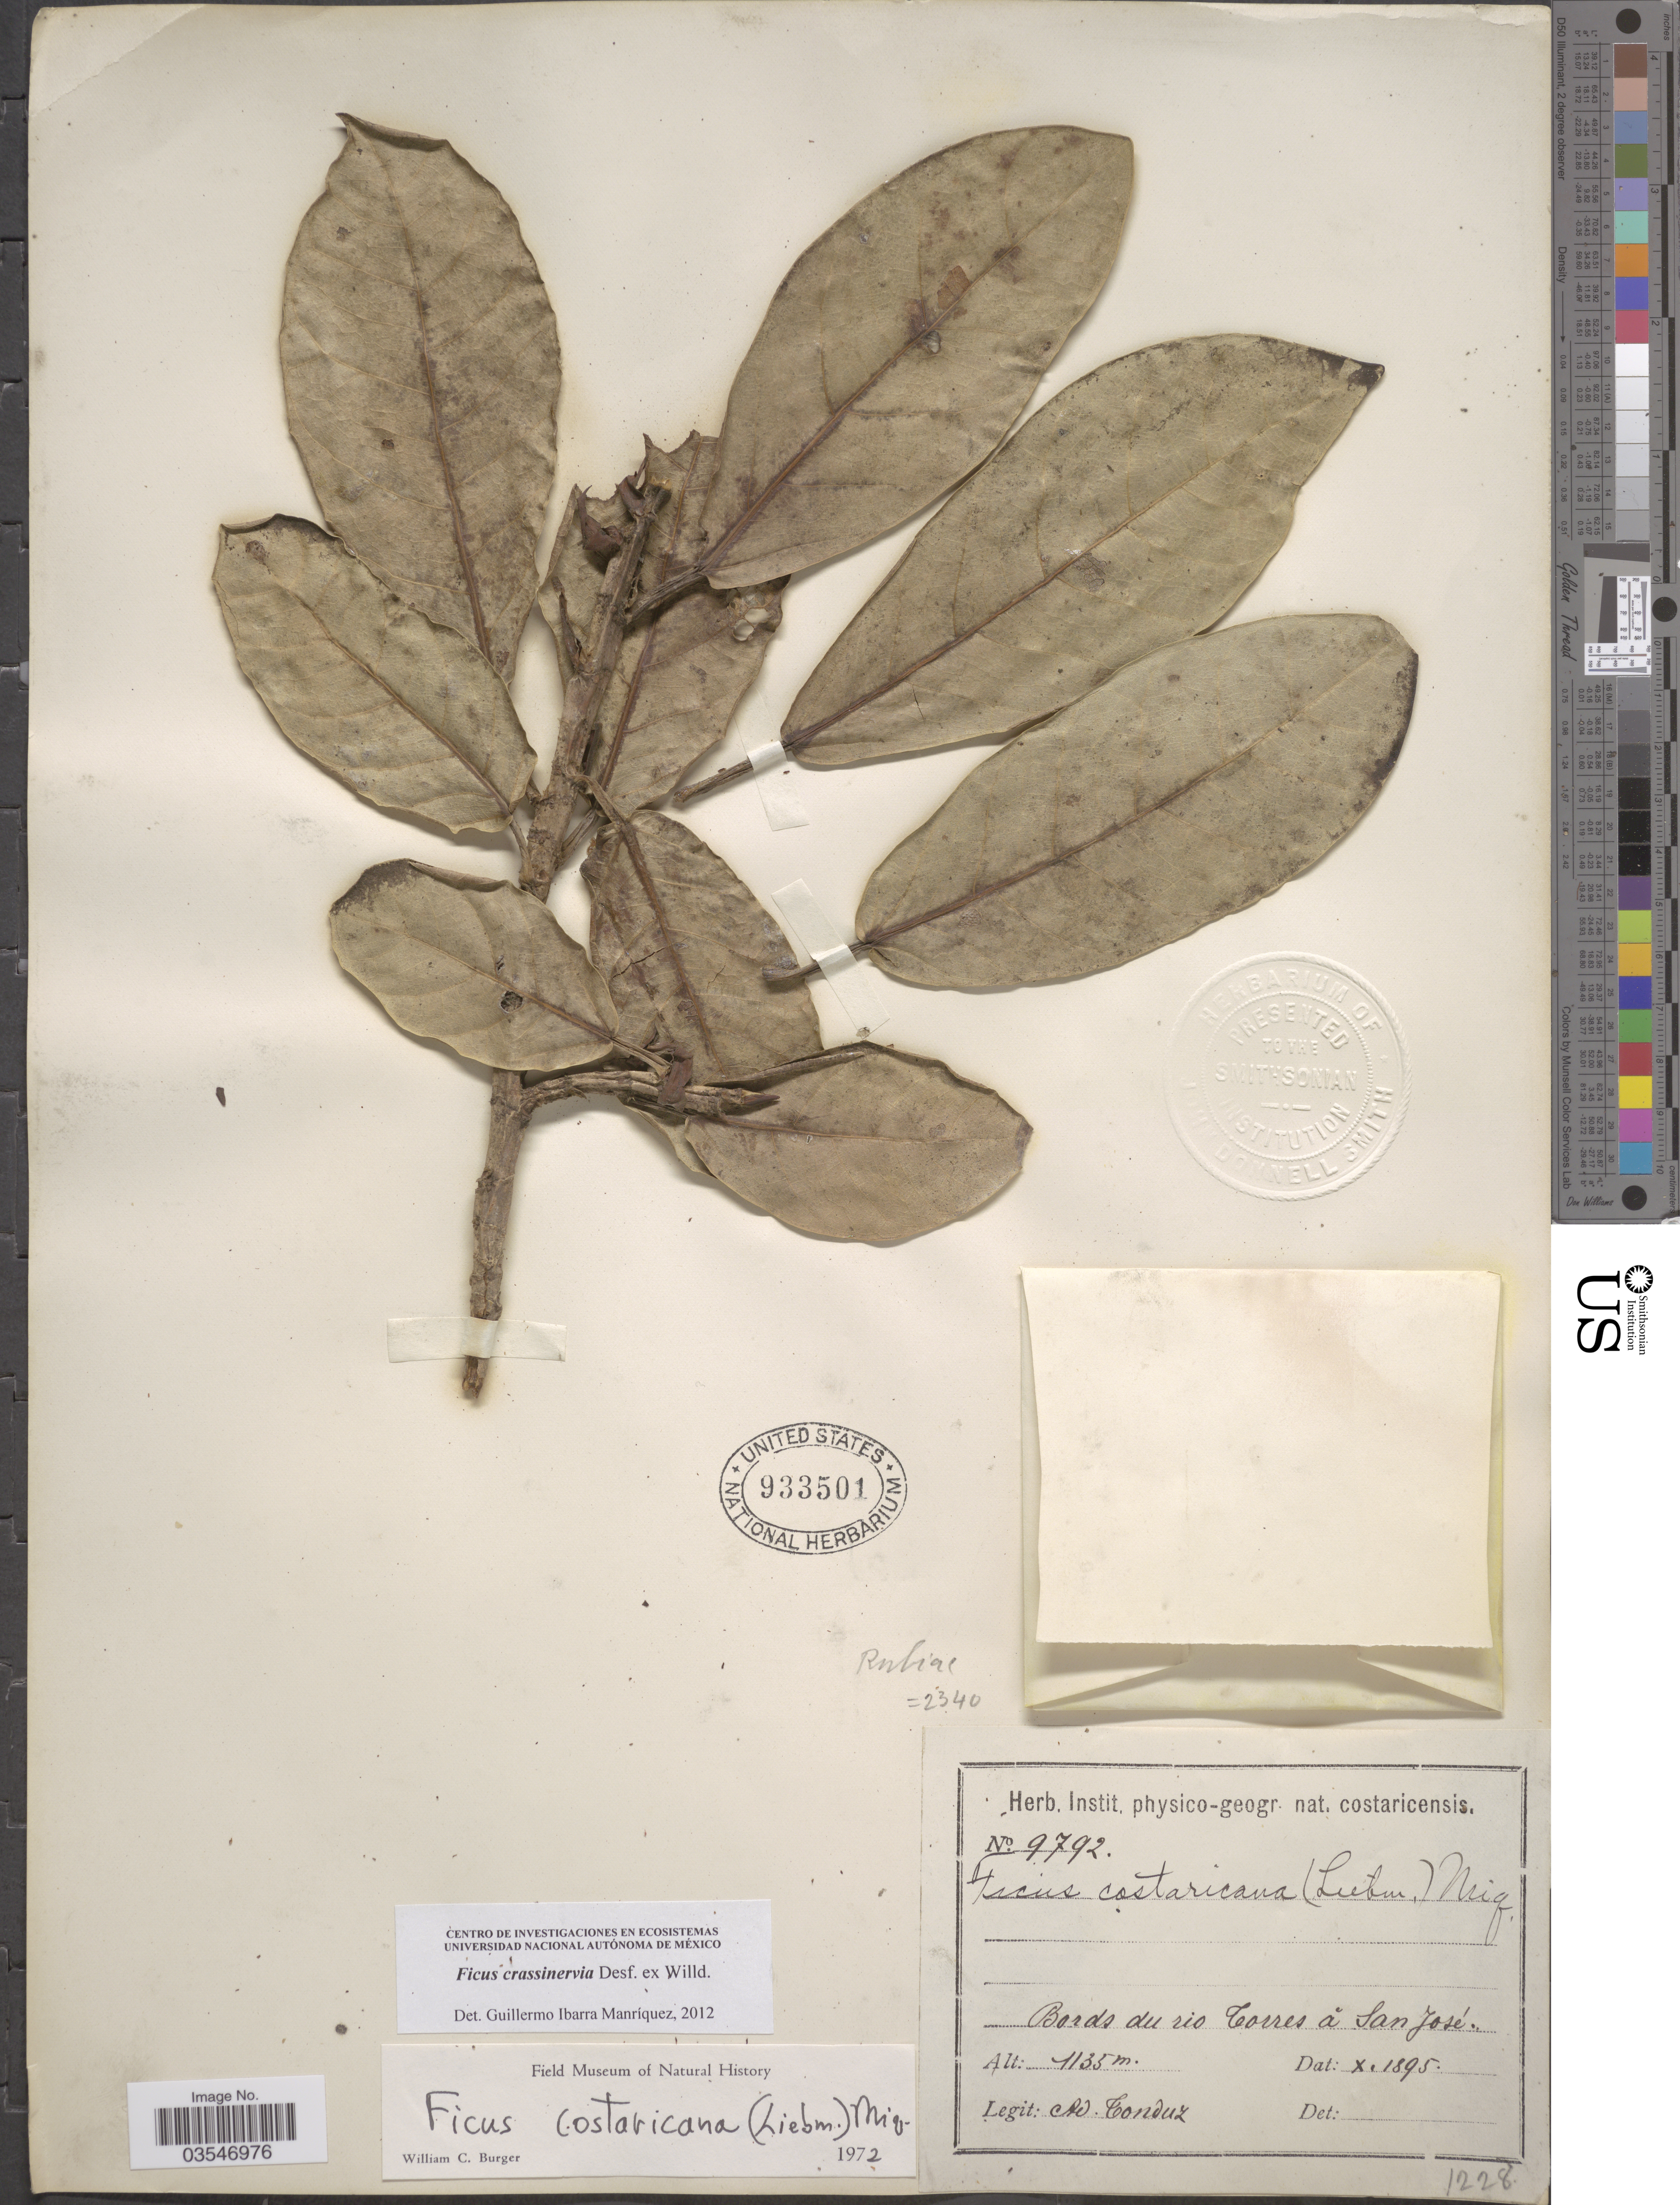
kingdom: Plantae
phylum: Tracheophyta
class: Magnoliopsida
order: Rosales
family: Moraceae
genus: Ficus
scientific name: Ficus crassinervia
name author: Desf. ex Willd.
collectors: A. Tonduz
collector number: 9792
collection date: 1895-10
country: Costa Rica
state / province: San José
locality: Bords del rio Torres á San José.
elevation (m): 1135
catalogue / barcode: US 933501